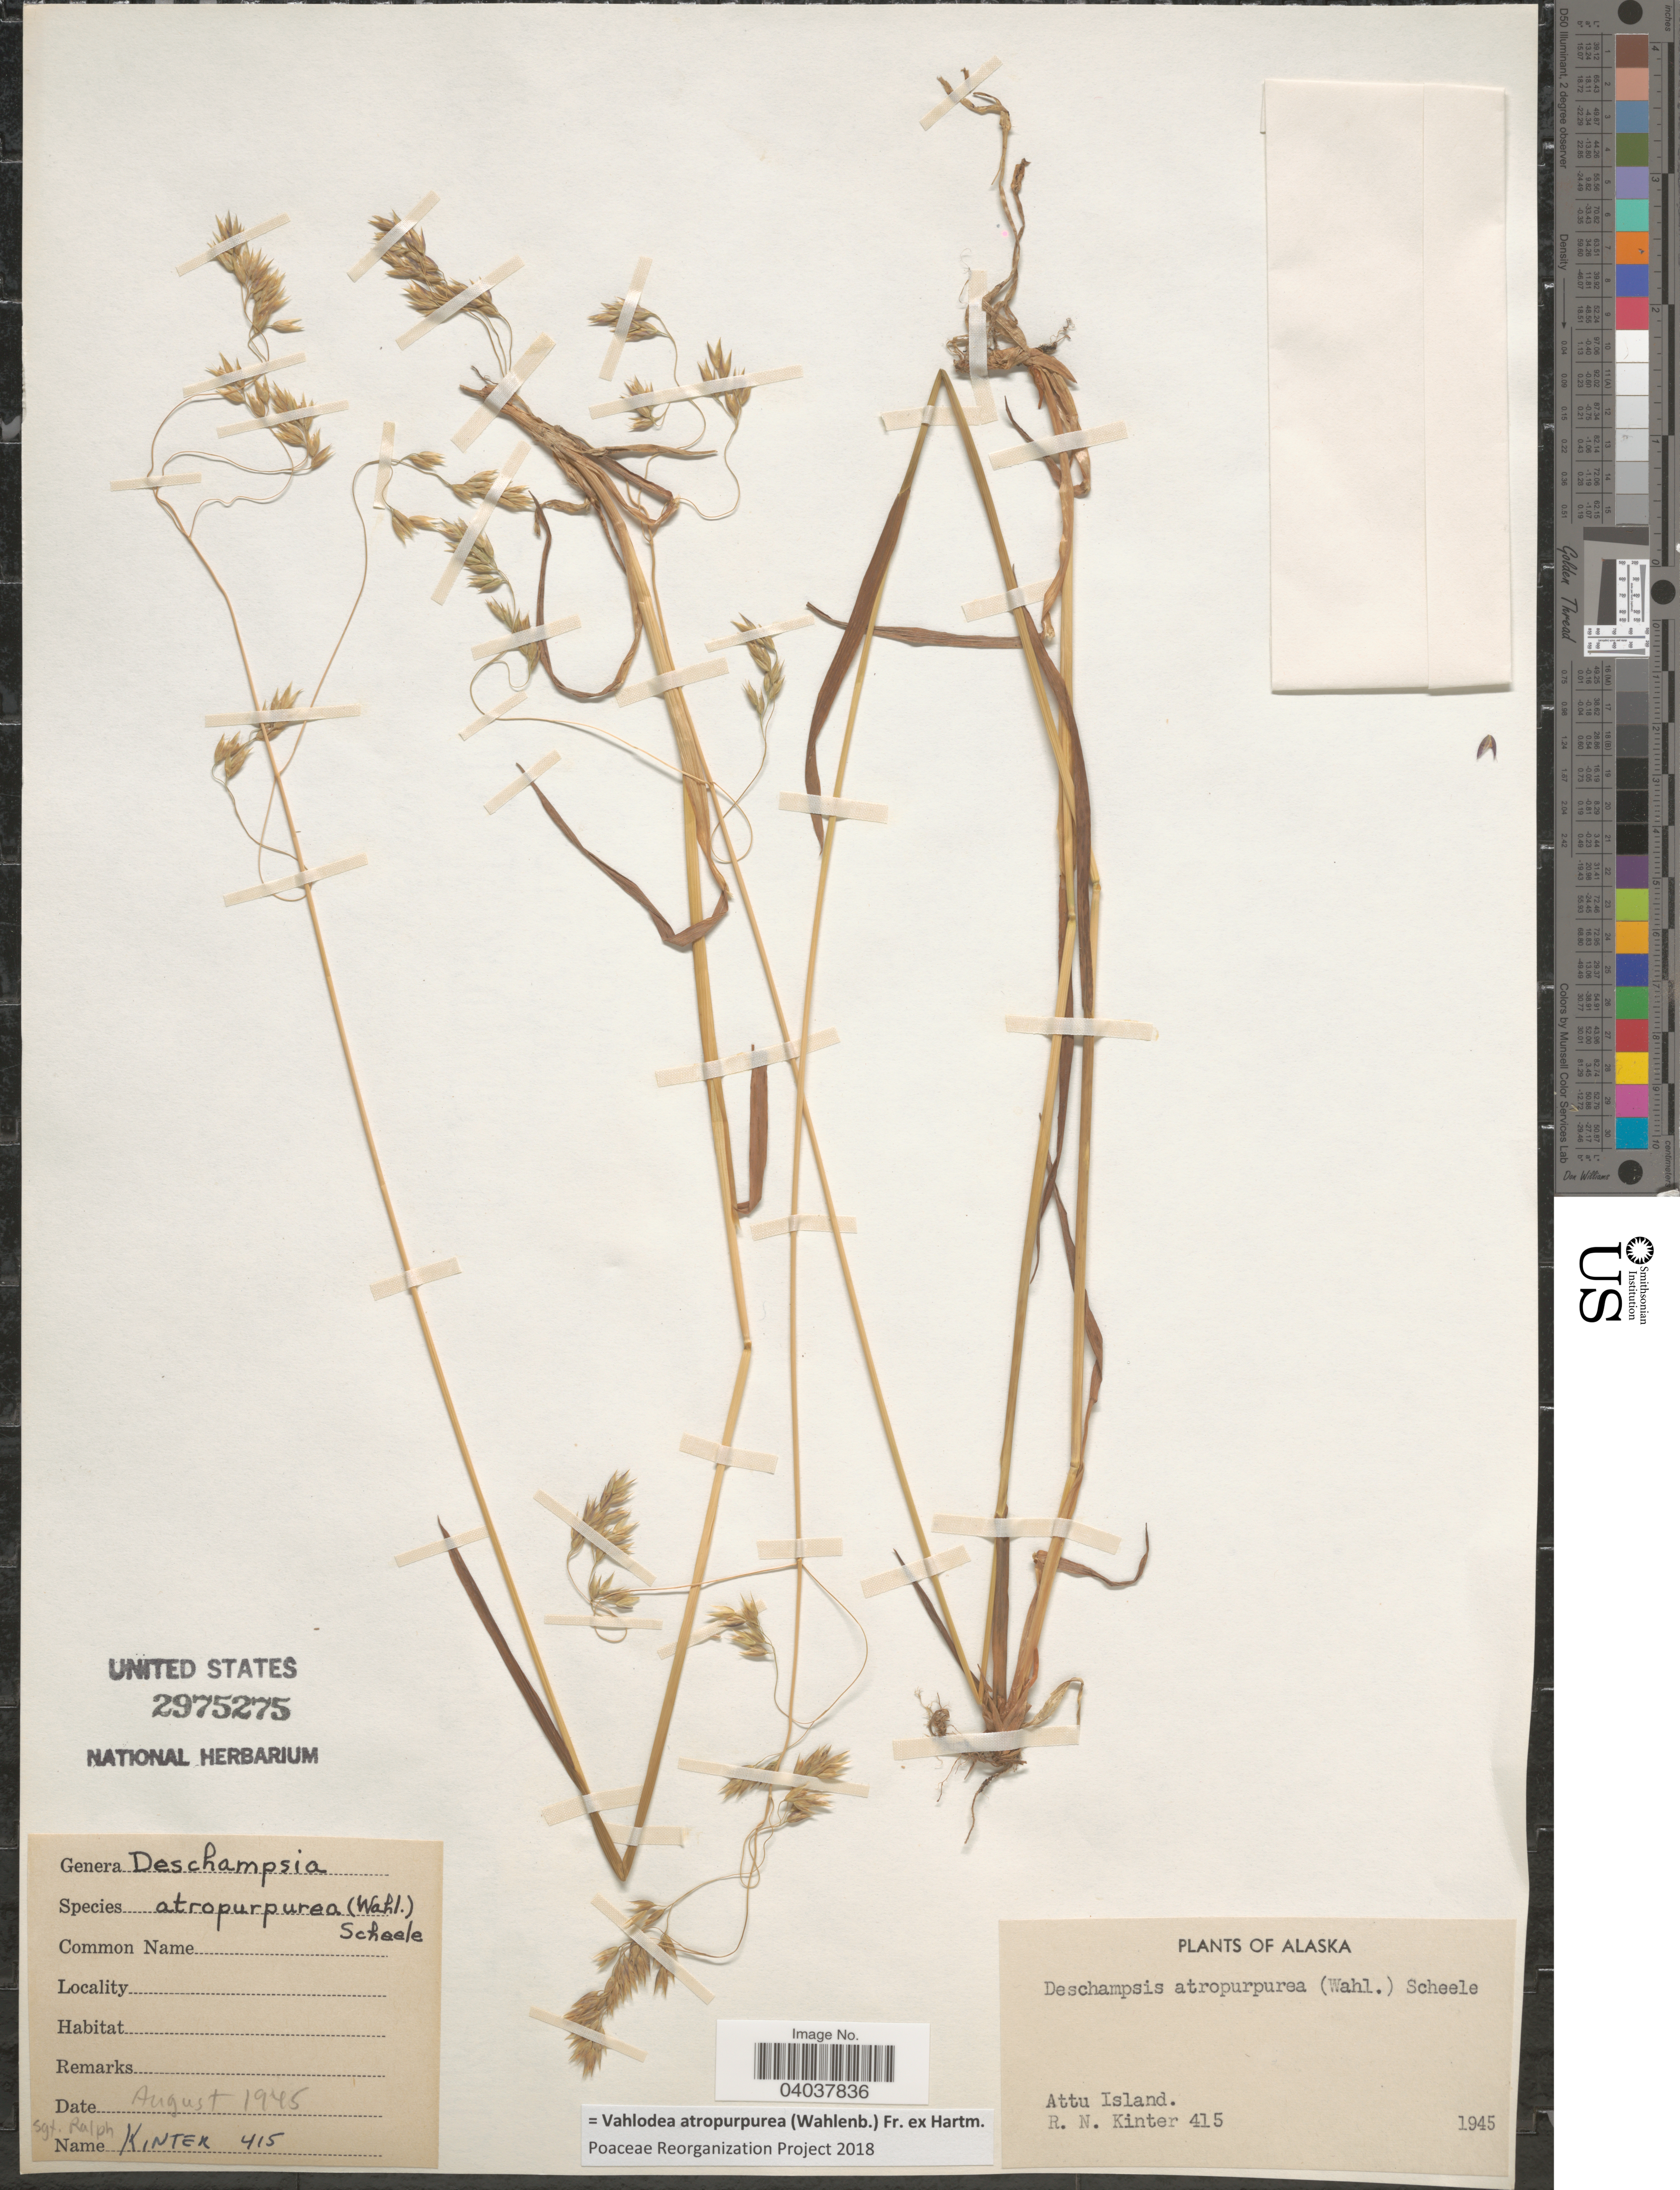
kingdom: Plantae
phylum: Tracheophyta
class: Liliopsida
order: Poales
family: Poaceae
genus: Vahlodea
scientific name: Vahlodea atropurpurea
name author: (Wahlenb.) Fr. ex Hartm.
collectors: R. Kinter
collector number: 415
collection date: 1945-08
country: United States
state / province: Alaska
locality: Attu Island.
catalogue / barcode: US 2975275